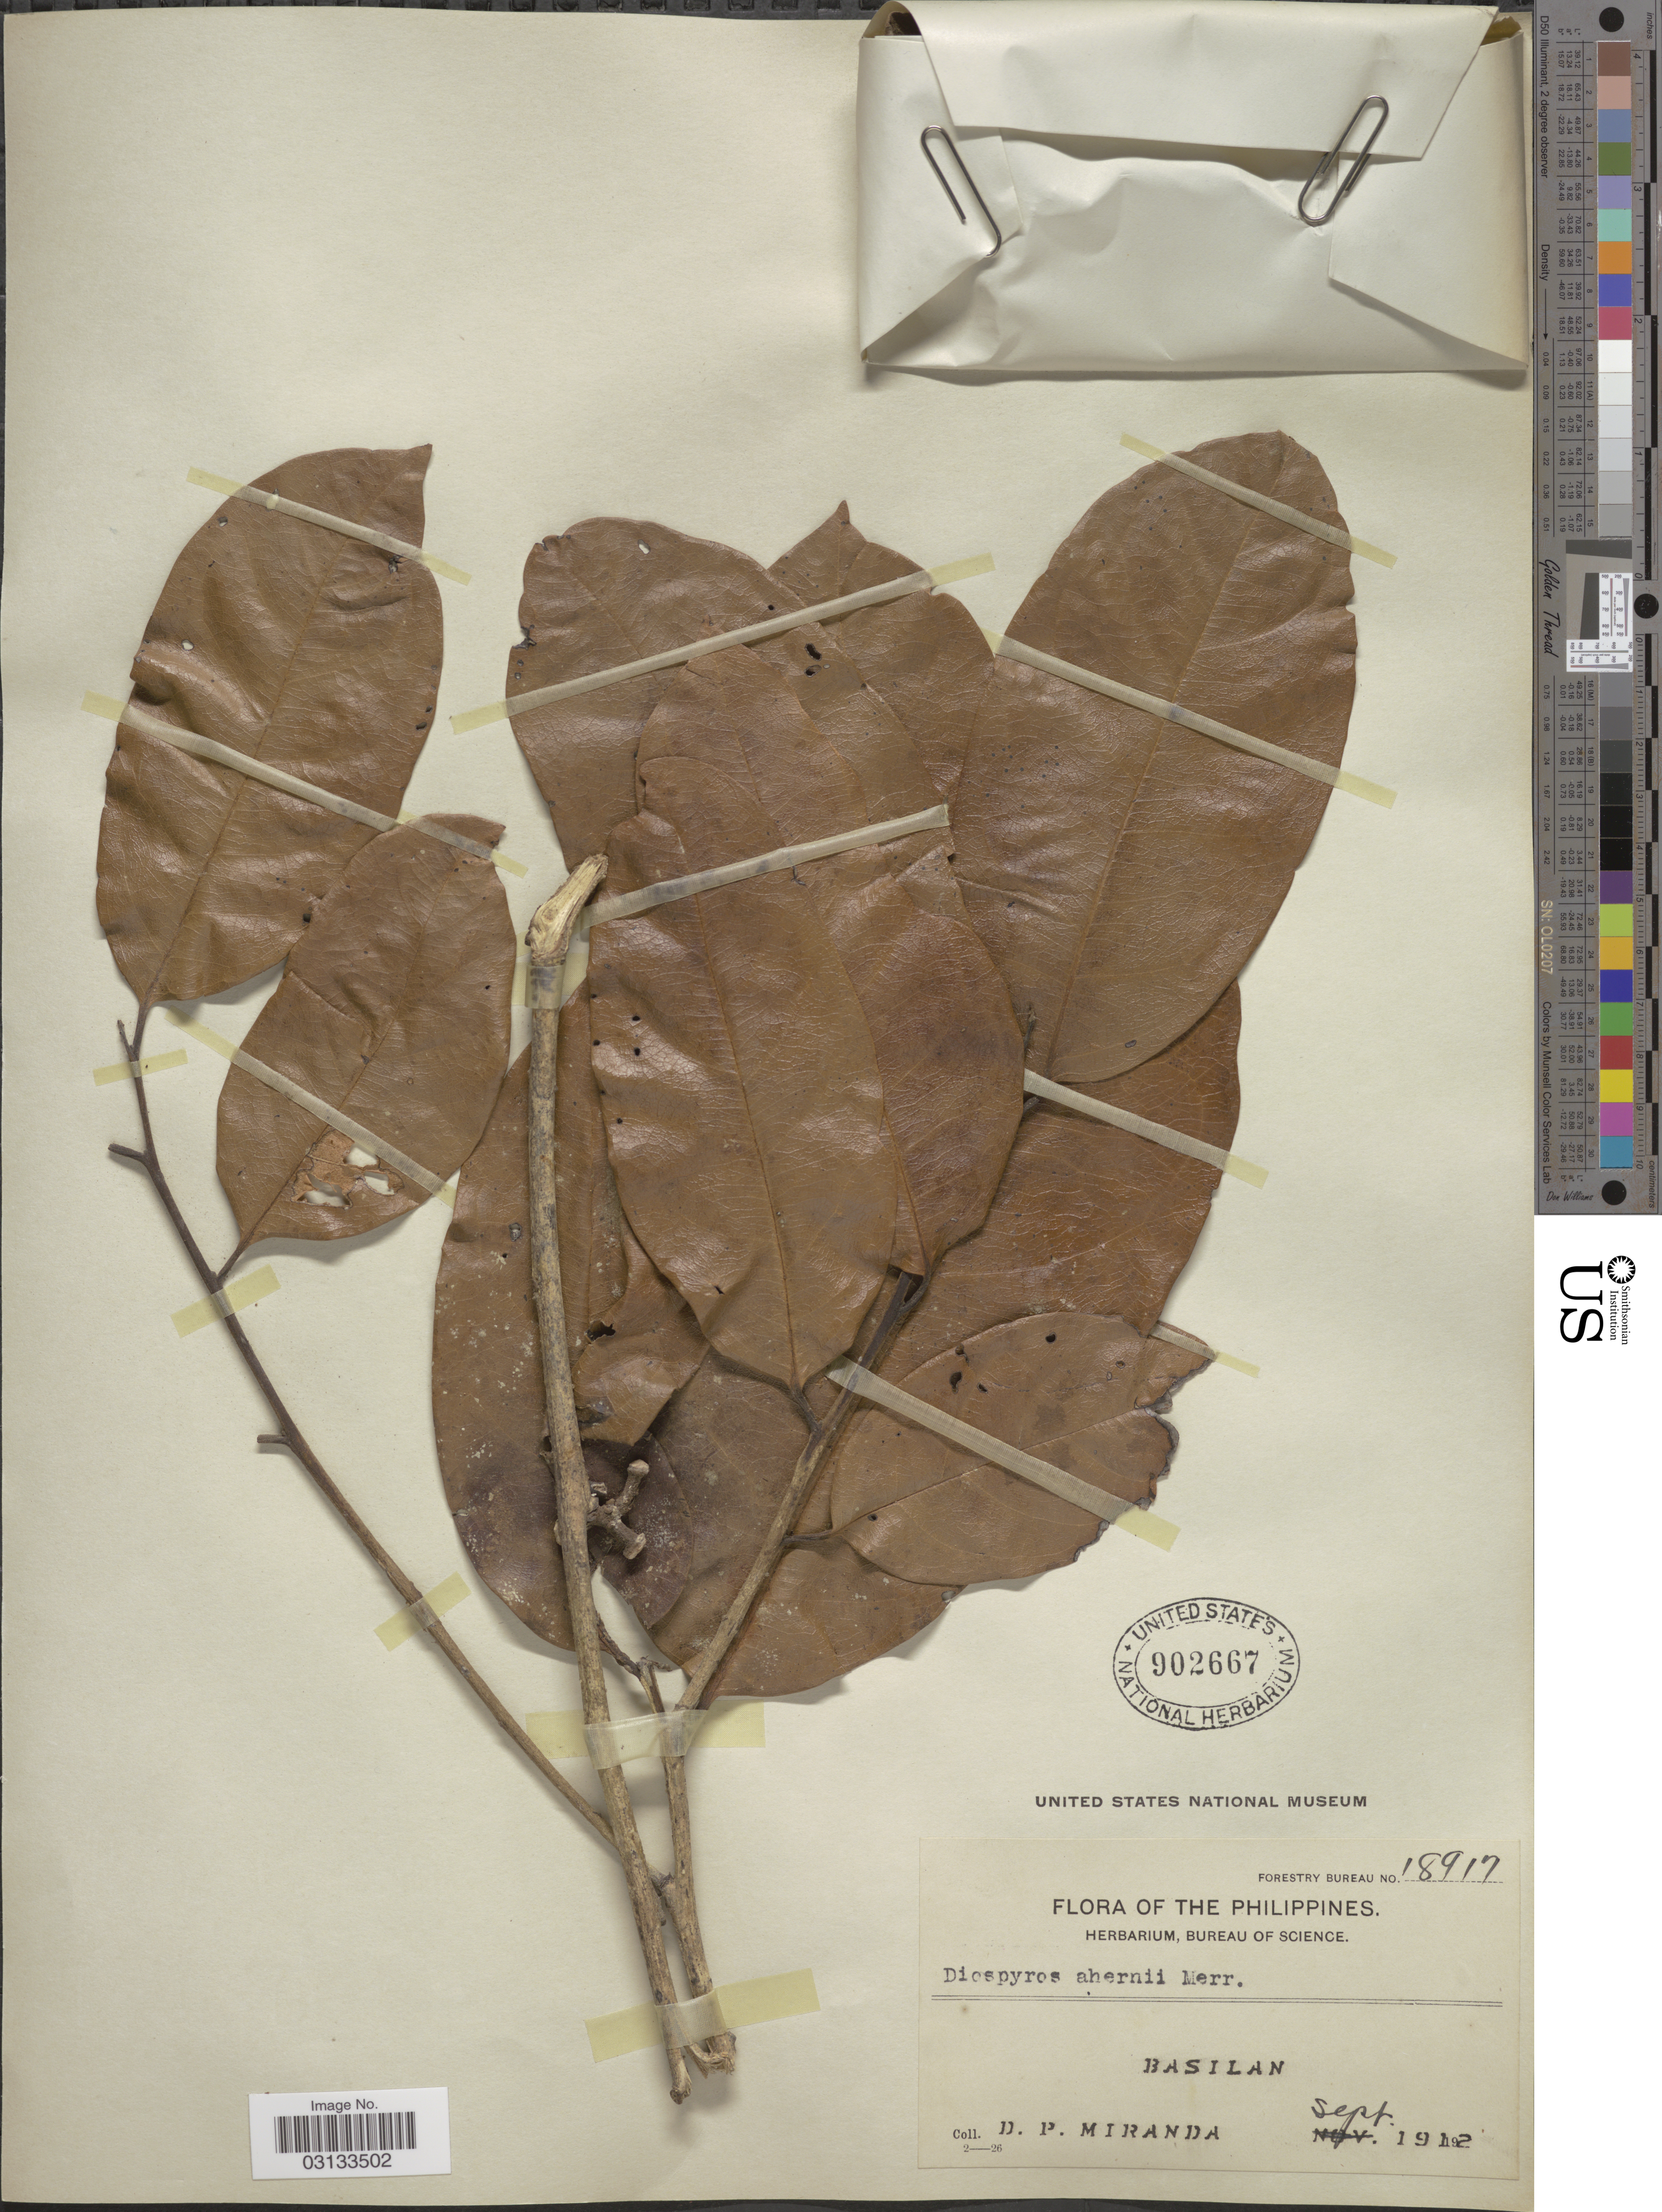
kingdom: Plantae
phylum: Tracheophyta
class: Magnoliopsida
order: Ericales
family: Ebenaceae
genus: Diospyros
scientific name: Diospyros ahernii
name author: Merr.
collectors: D. P. Miranda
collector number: Forestry Bureau 18917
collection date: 1912-09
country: Philippines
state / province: Muslim Mindanao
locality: Basilan.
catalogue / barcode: US 902667